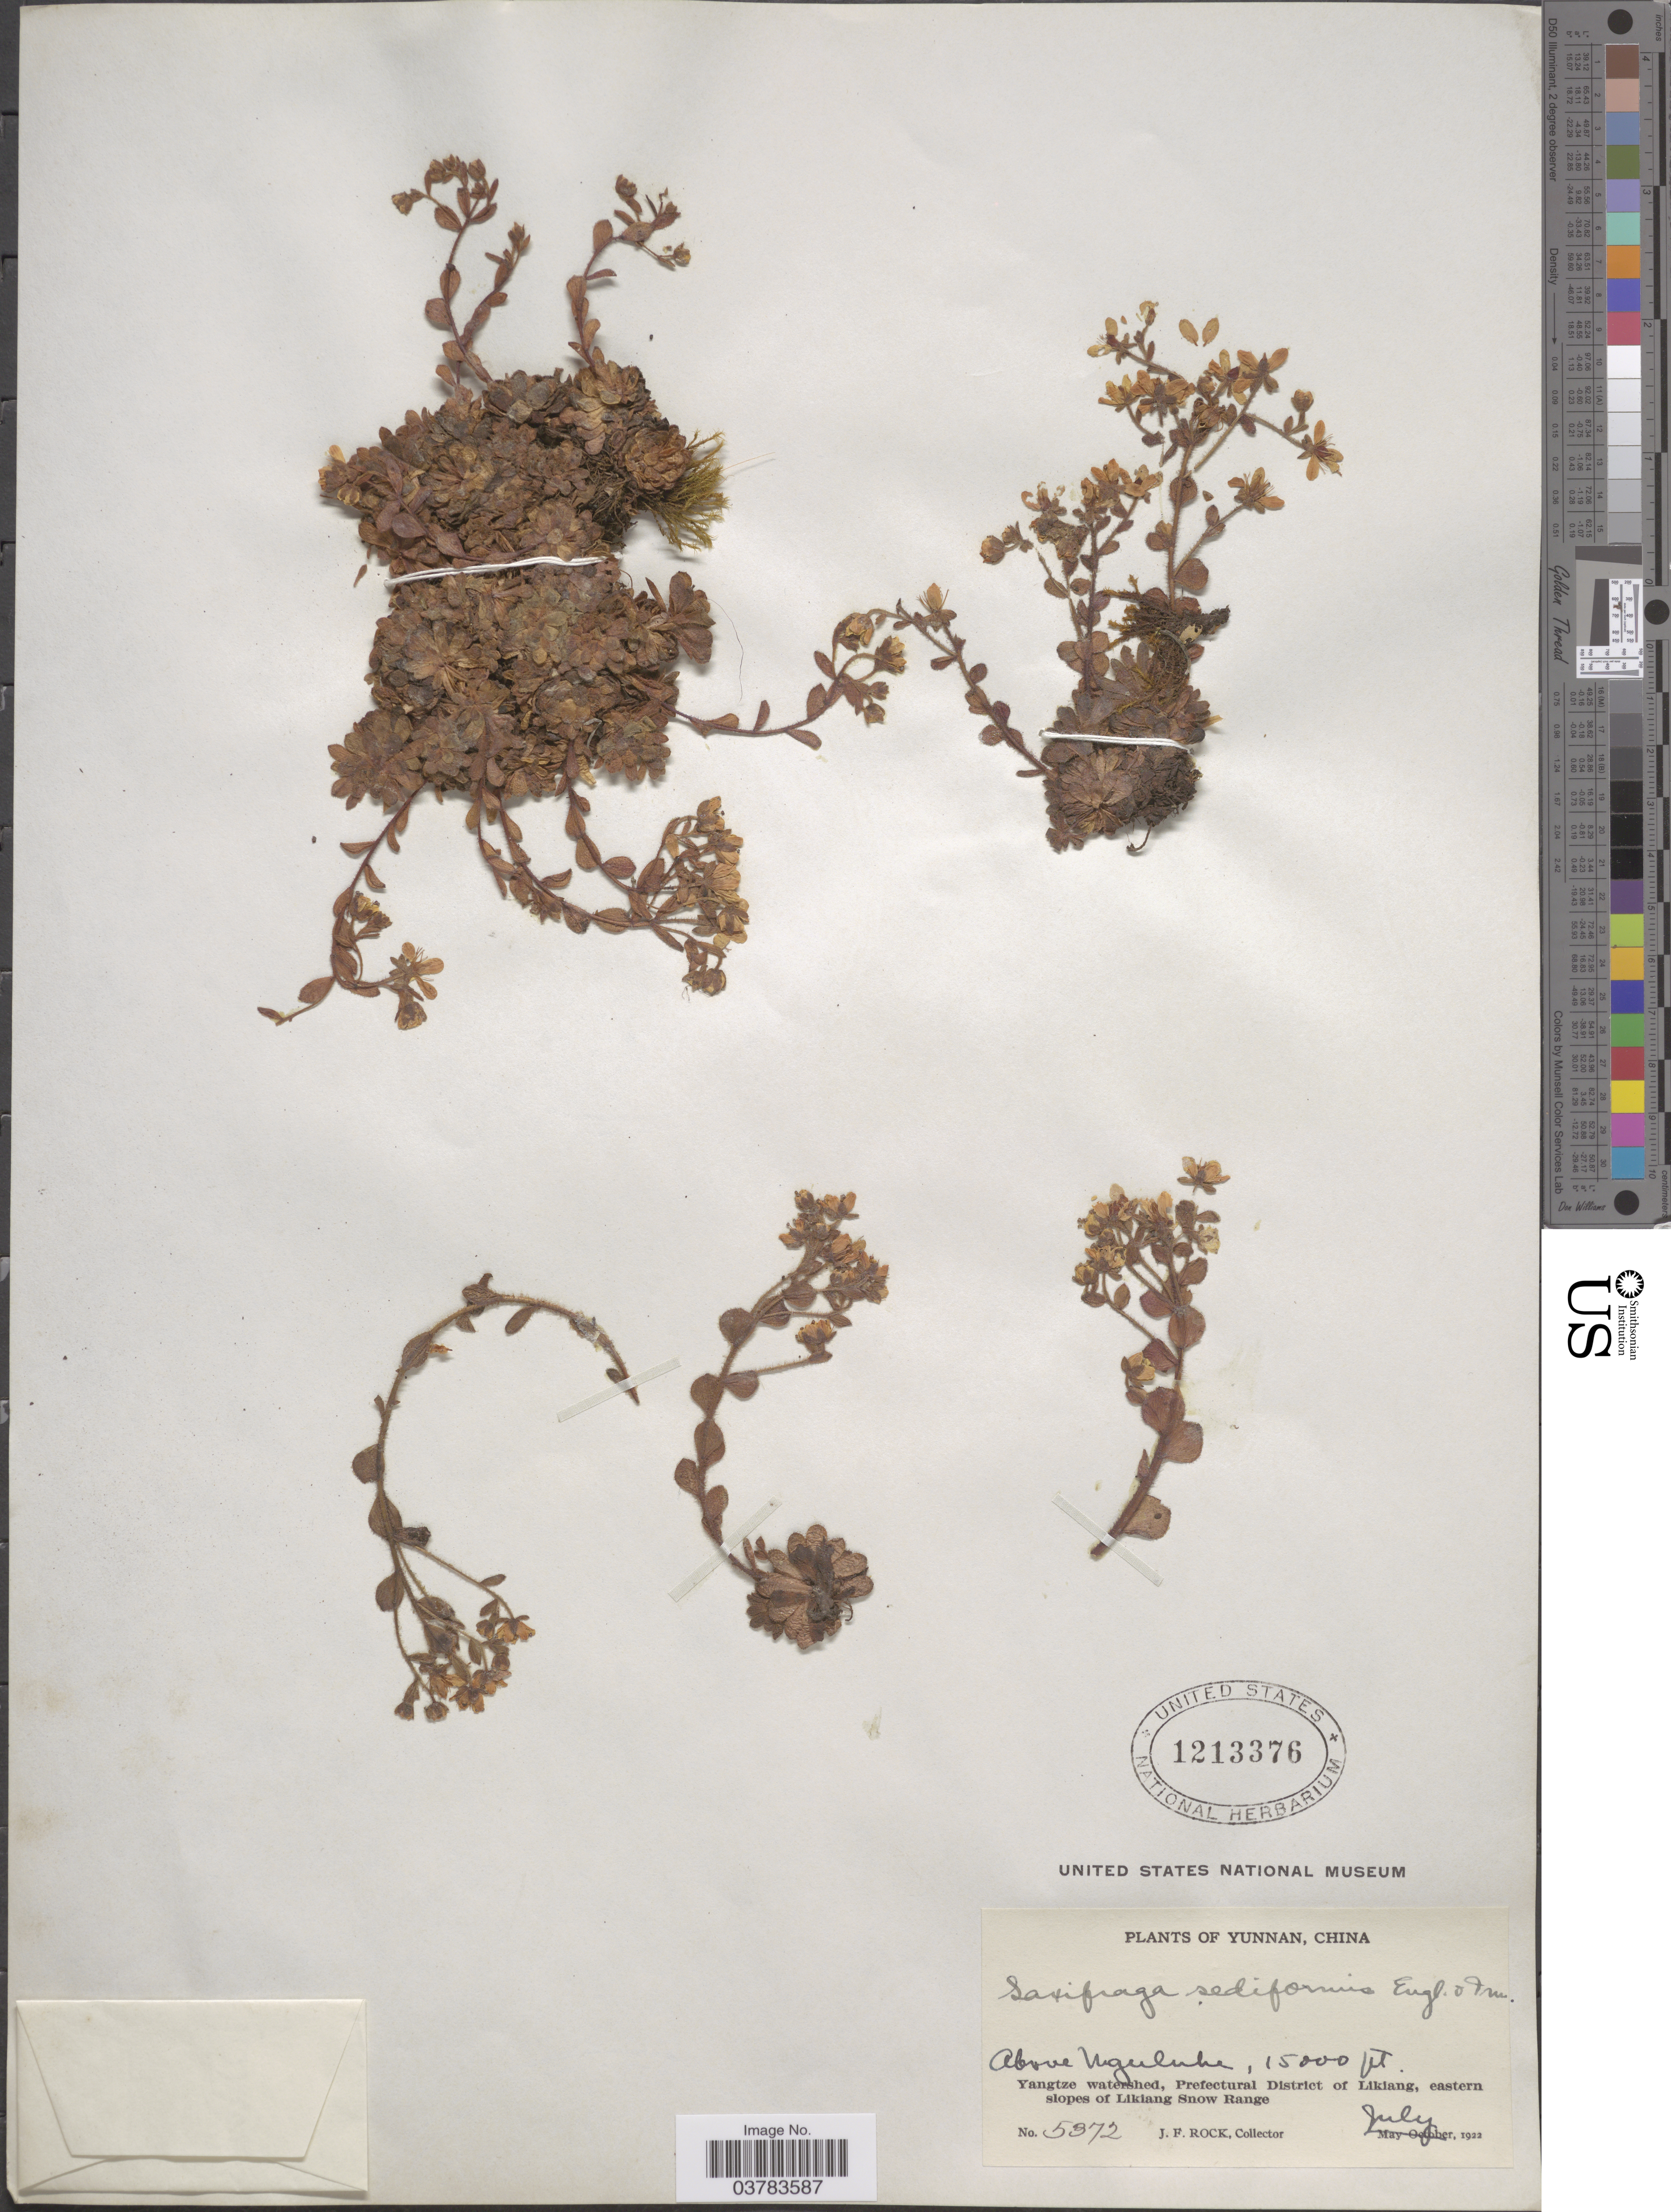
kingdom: Plantae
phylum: Tracheophyta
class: Magnoliopsida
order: Saxifragales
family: Saxifragaceae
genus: Saxifraga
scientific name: Saxifraga sediformis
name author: Engl. & Irmsch.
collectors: J. Rock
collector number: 5375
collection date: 1922-07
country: China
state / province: Yunnan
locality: Above Nguluke. Yangtze watershed, Prefectural District of Likiang, eastern slopes of Likiang Snow Range.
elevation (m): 4572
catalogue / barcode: US 1213376